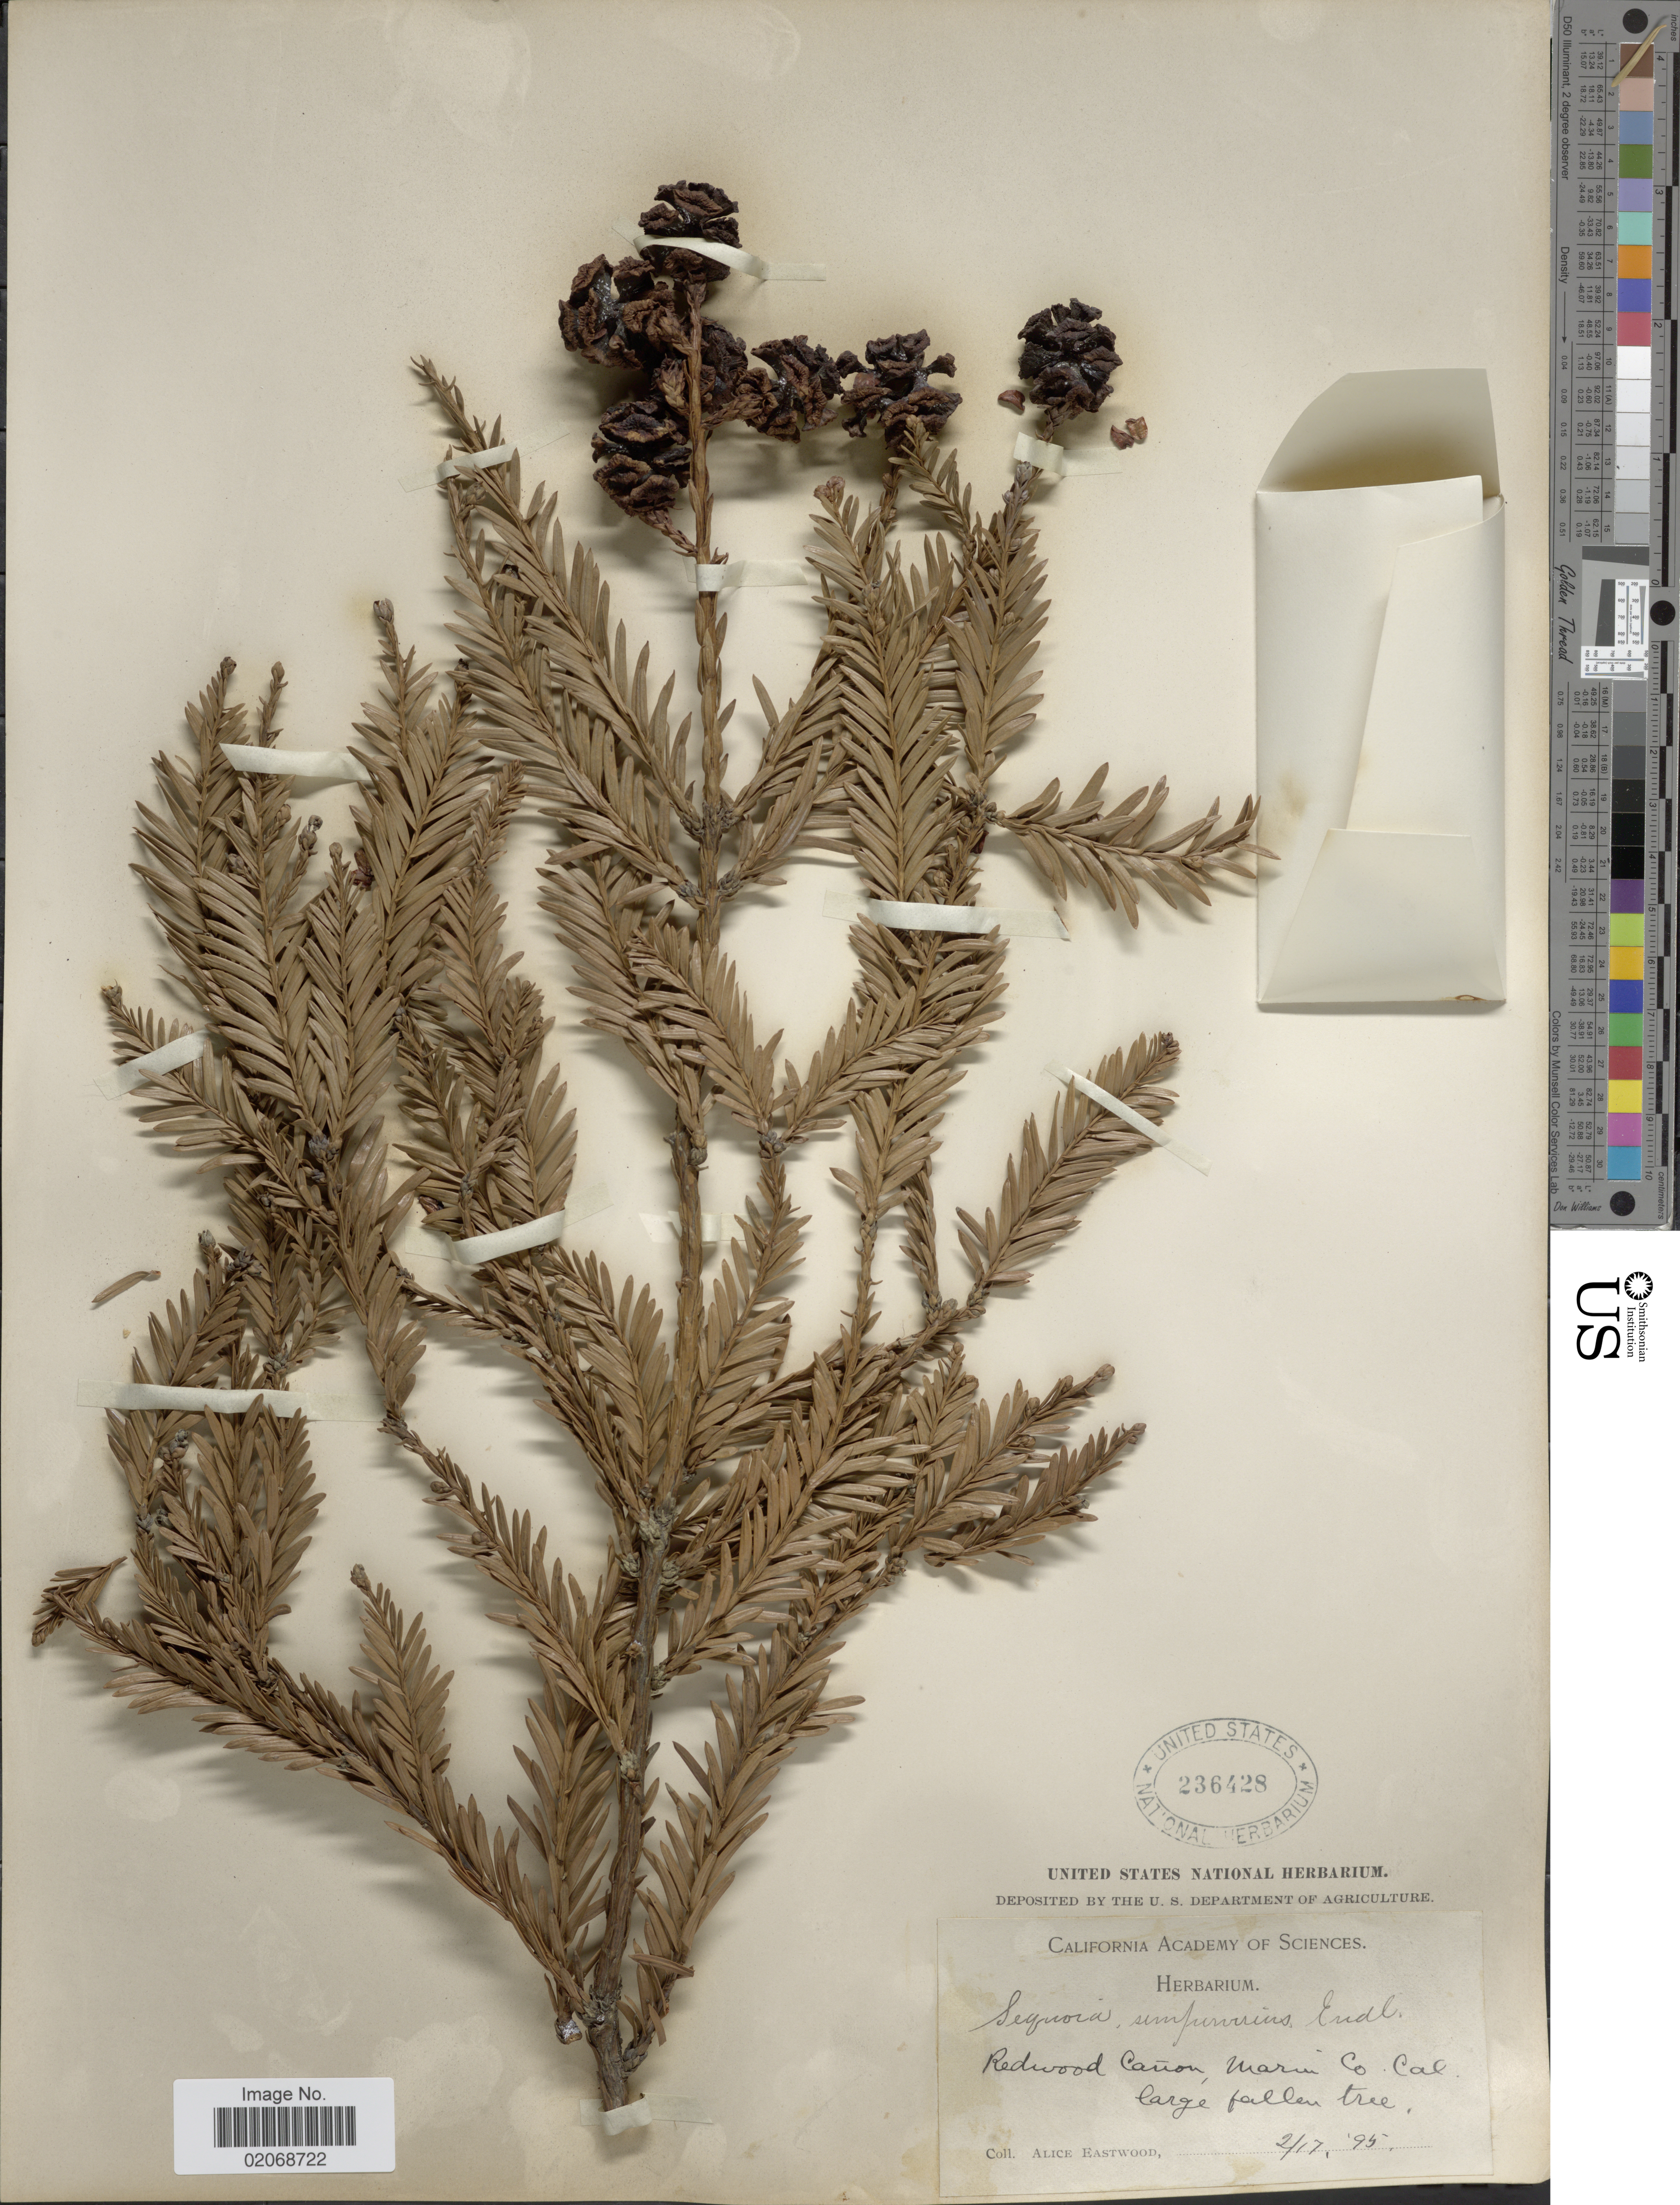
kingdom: Plantae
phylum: Tracheophyta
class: Pinopsida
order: Pinales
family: Cupressaceae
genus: Sequoia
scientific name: Sequoia sempervirens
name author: (D. Don) Endl.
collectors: A. Eastwood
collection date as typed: Transcribed d/m/y: 17/2/95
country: United States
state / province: California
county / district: Marin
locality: Redwood Canon, Marin Co.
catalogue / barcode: US 236428